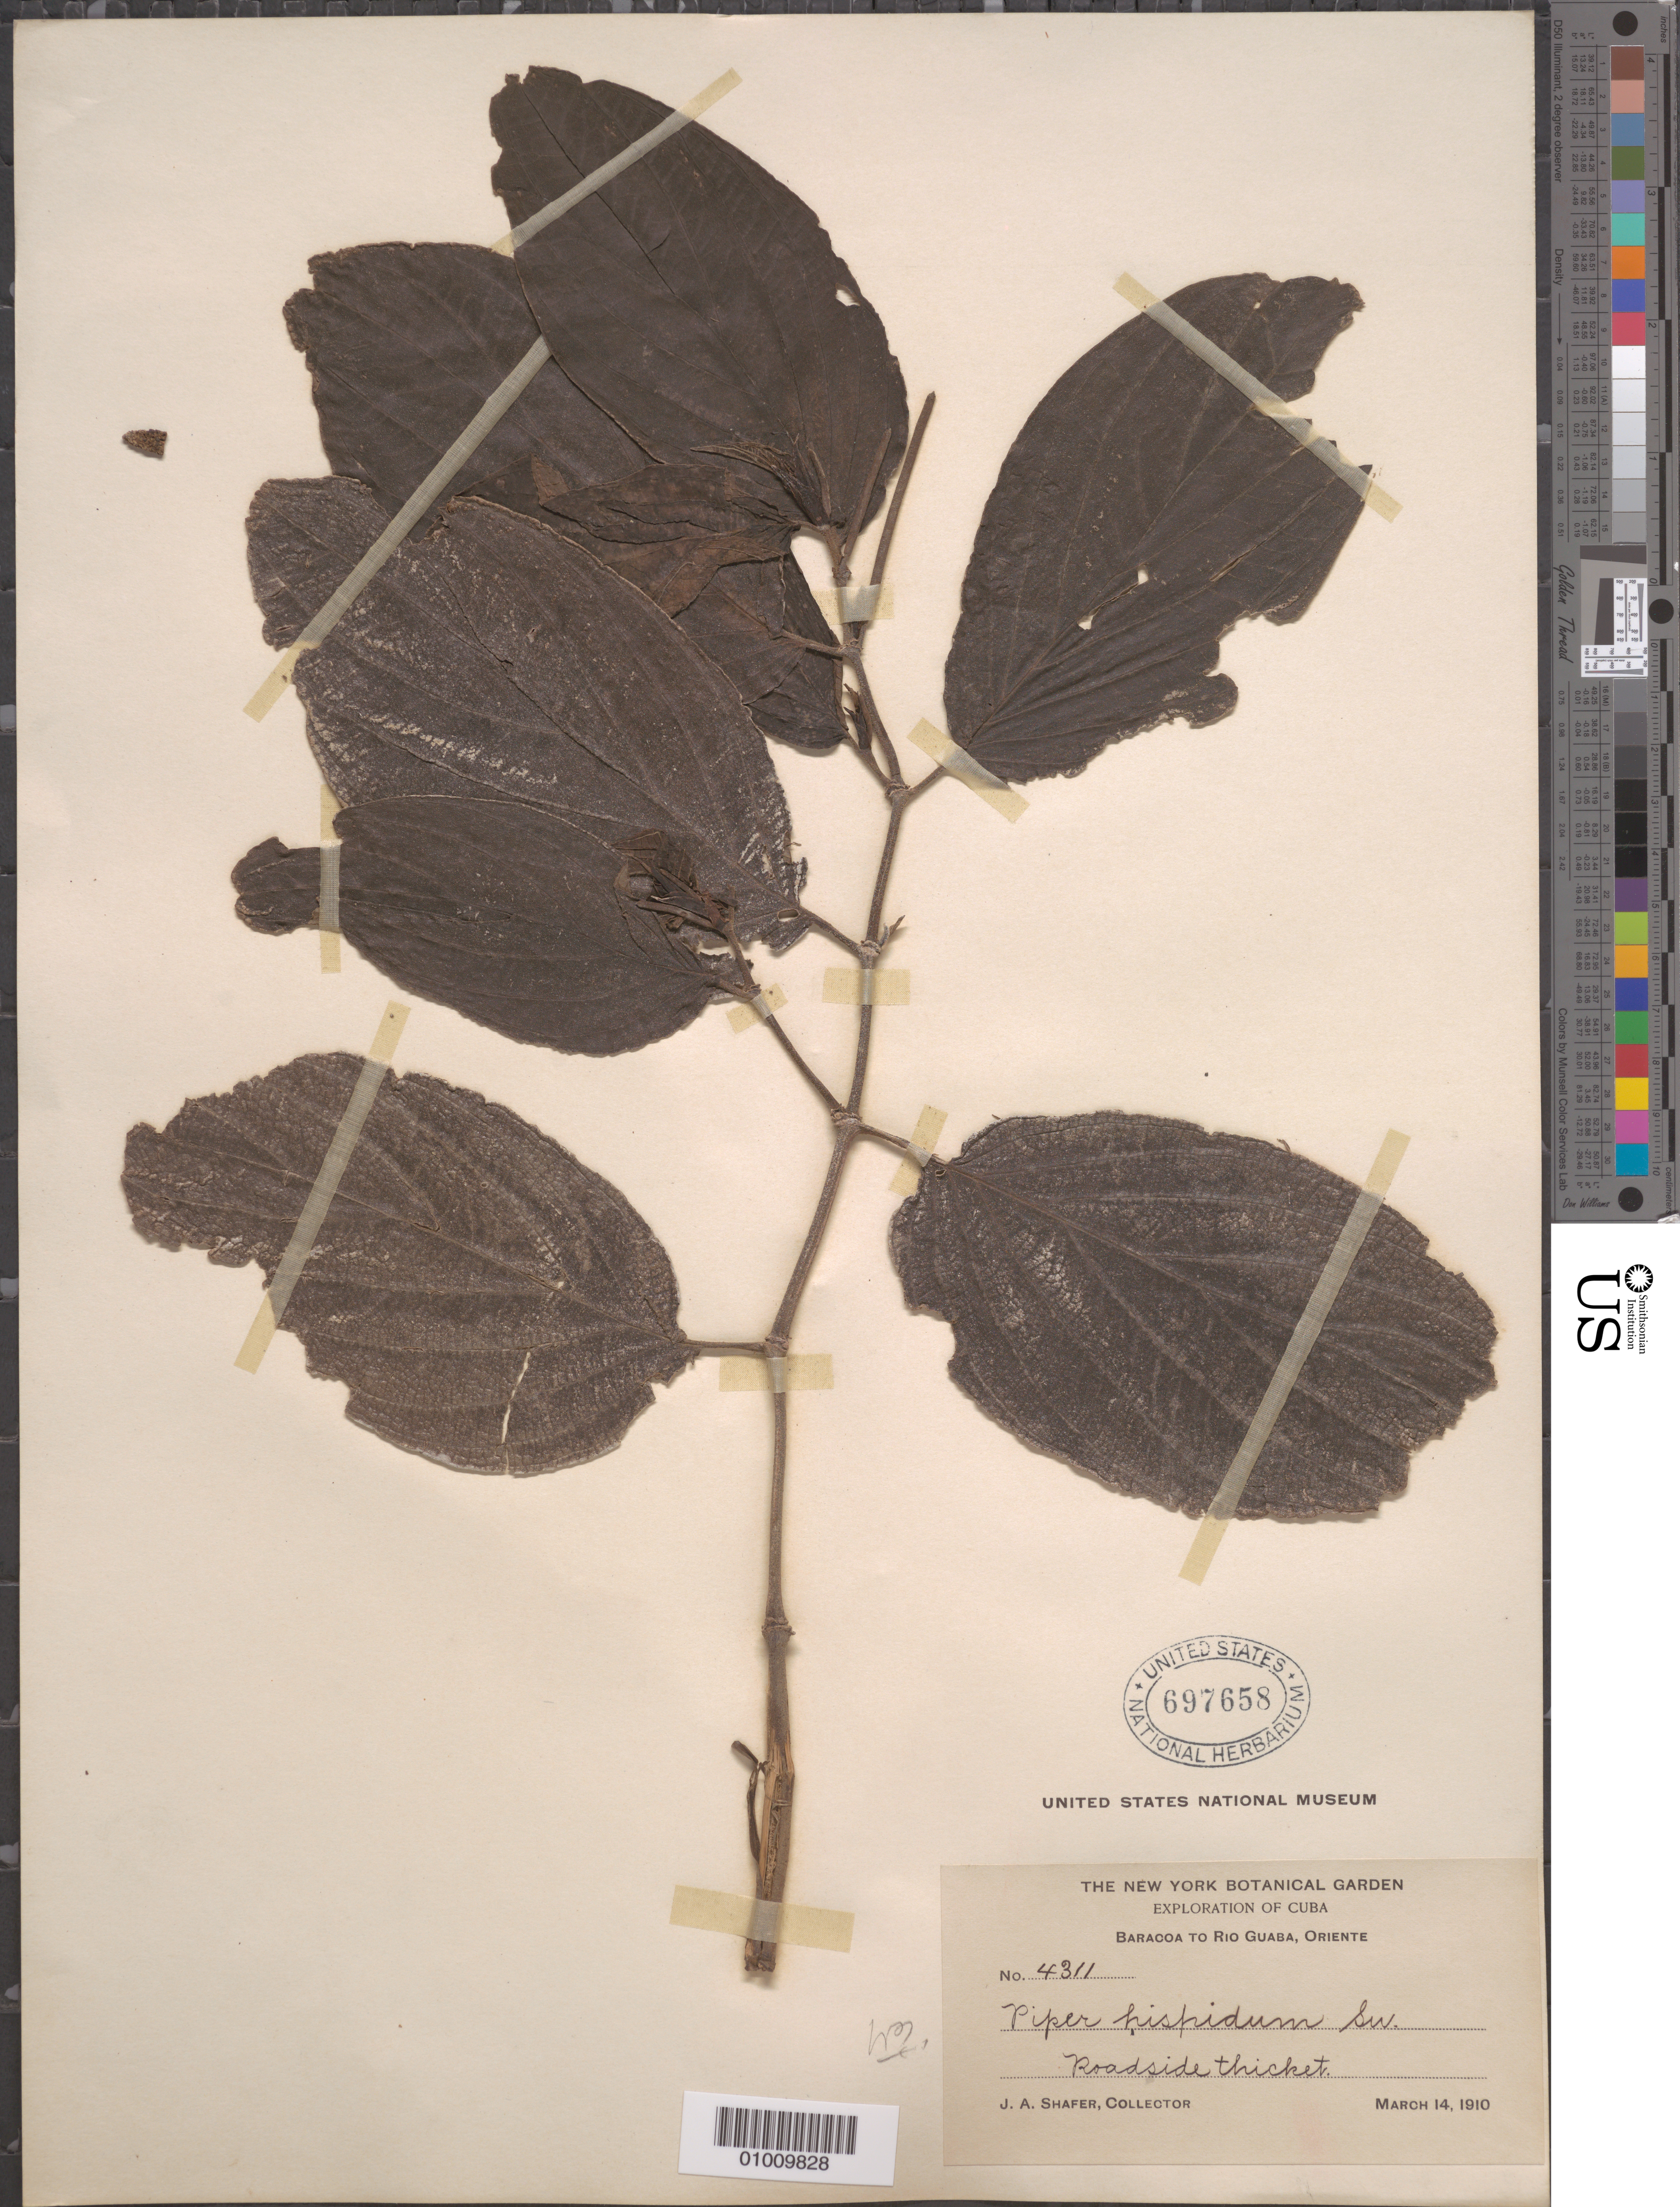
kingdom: Plantae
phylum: Tracheophyta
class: Magnoliopsida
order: Piperales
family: Piperaceae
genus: Piper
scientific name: Piper hispidum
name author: Sw.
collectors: J. A. Shafer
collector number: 4311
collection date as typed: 14 Mar 1910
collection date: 1910-03-14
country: Cuba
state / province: Guantanamo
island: Cuba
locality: Baracoa to Rio Guaba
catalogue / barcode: US 697658